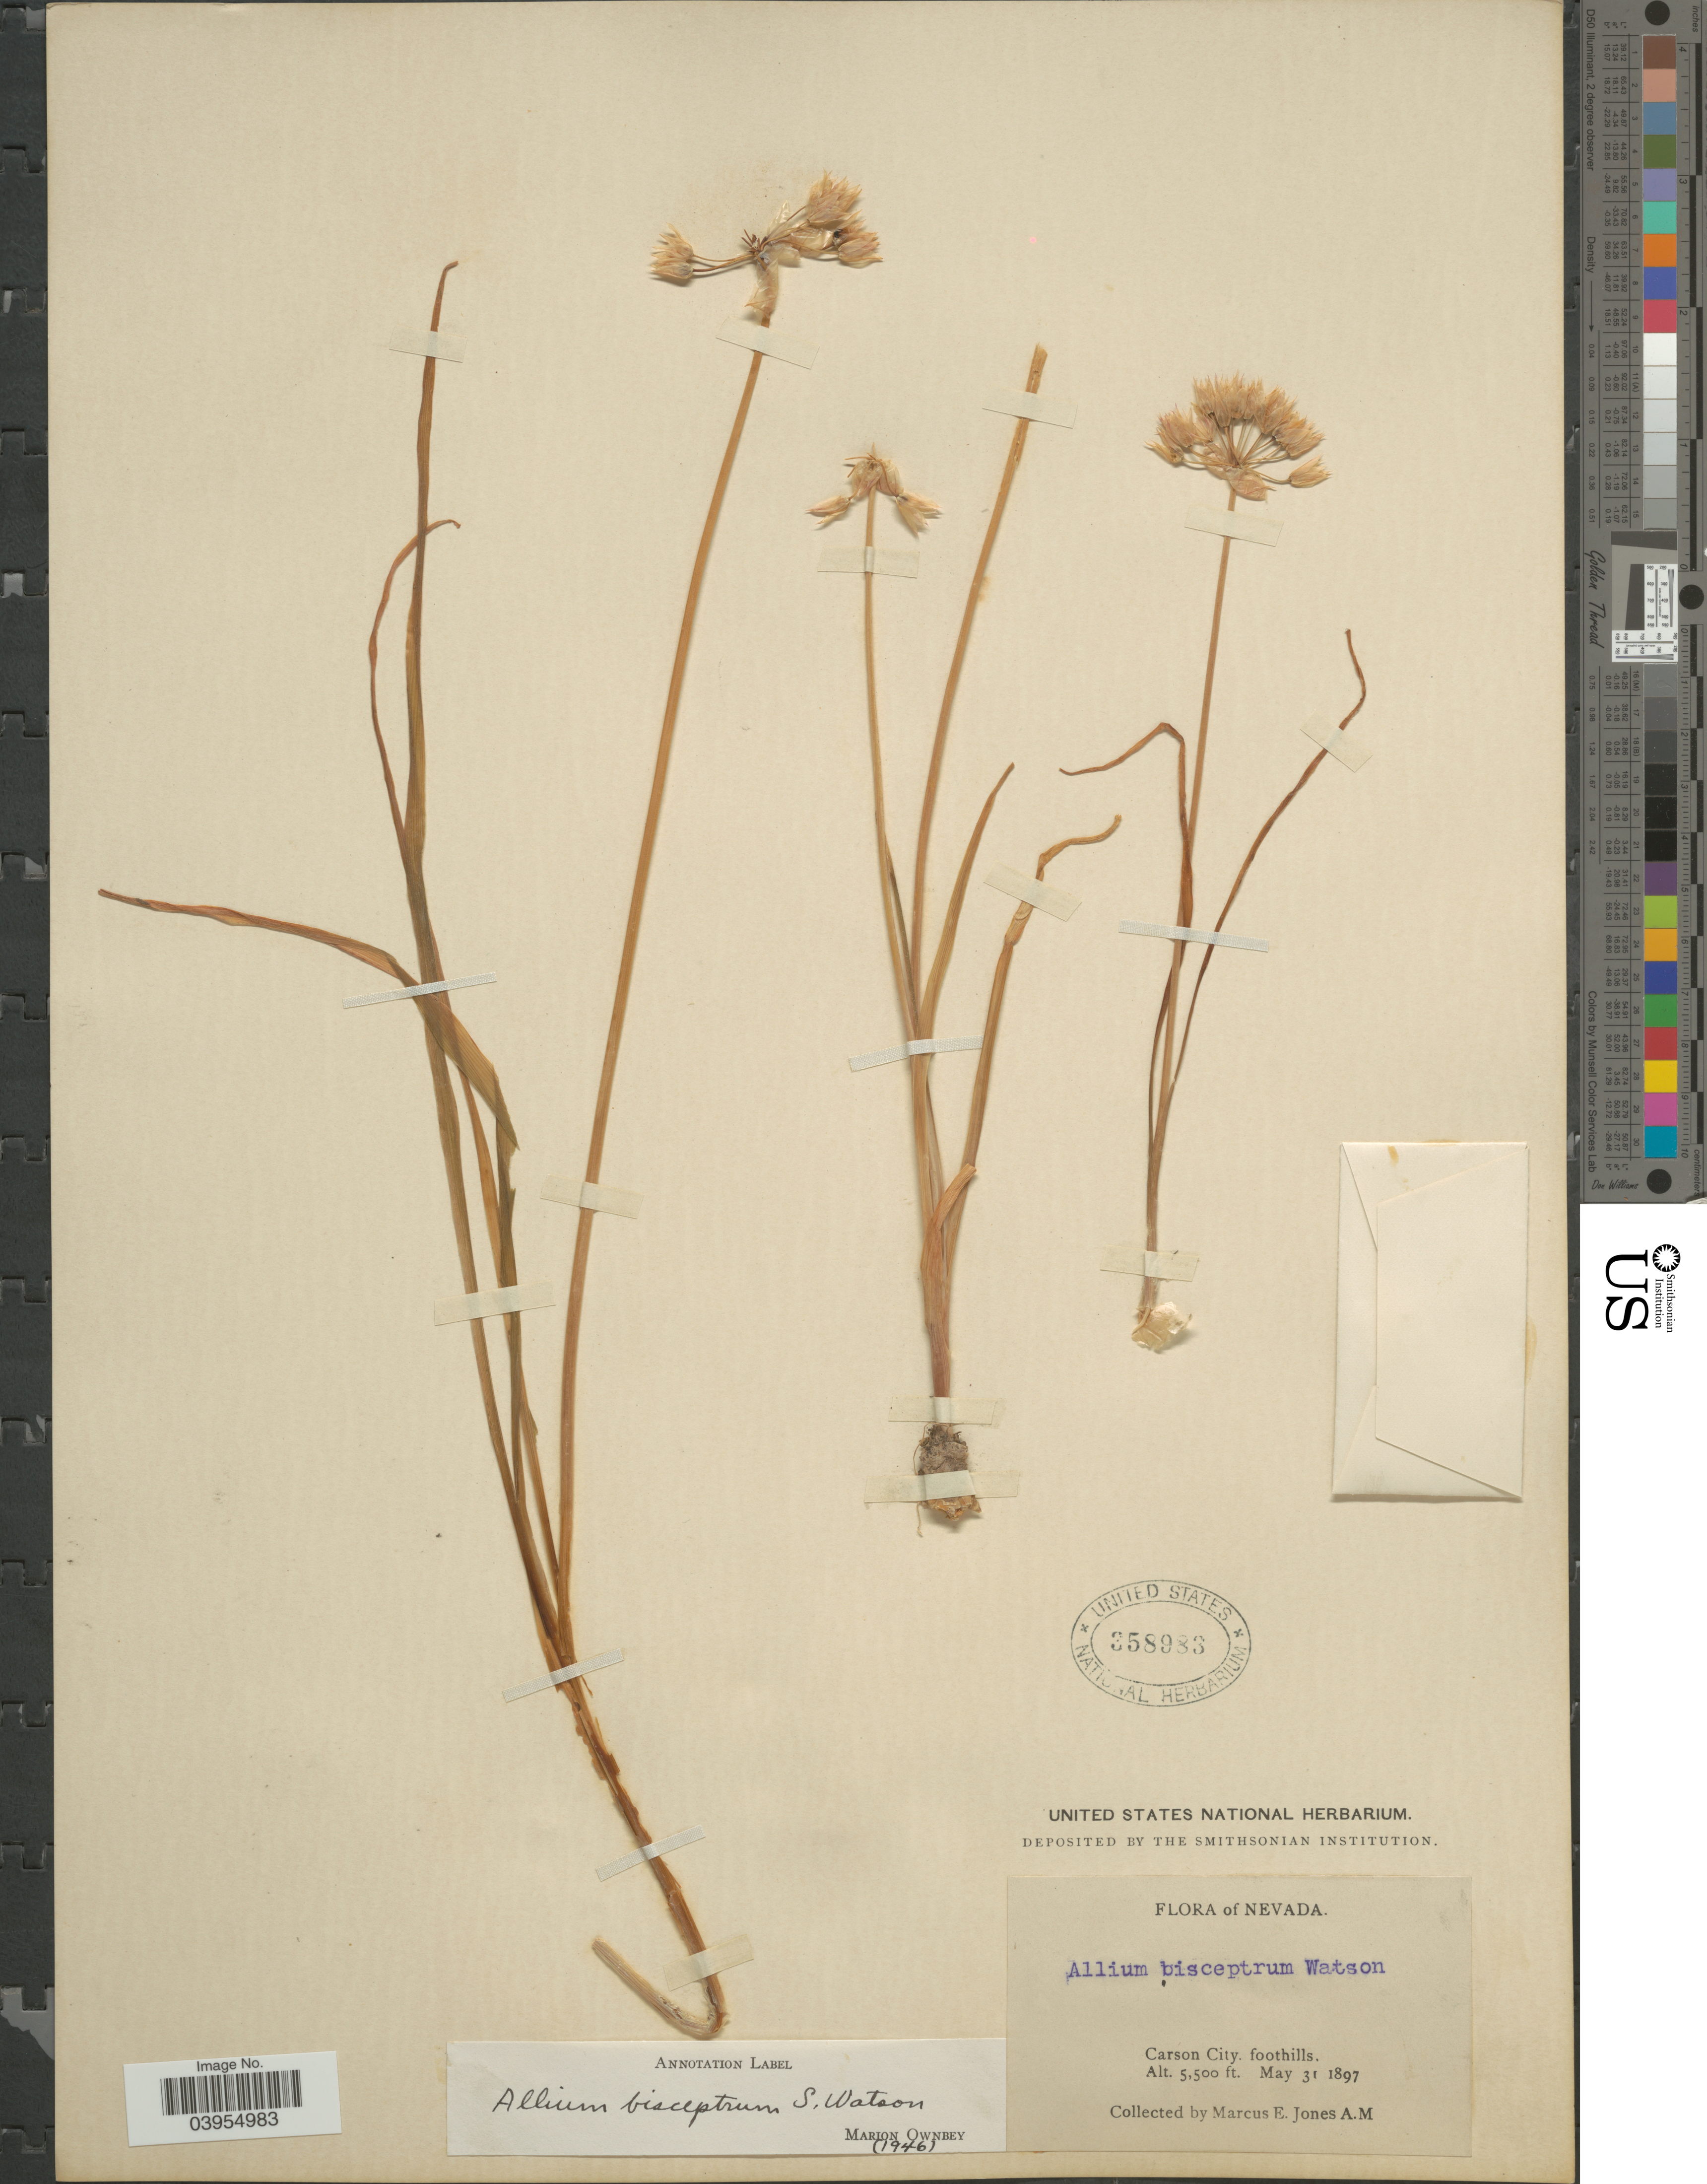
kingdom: Plantae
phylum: Tracheophyta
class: Liliopsida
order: Asparagales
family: Amaryllidaceae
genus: Allium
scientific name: Allium bisceptrum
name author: S. Watson in C. King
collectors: M. E. Jones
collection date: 1897-05-31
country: United States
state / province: Nevada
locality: Carson City. foothills.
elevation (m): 1676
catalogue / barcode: US 358983